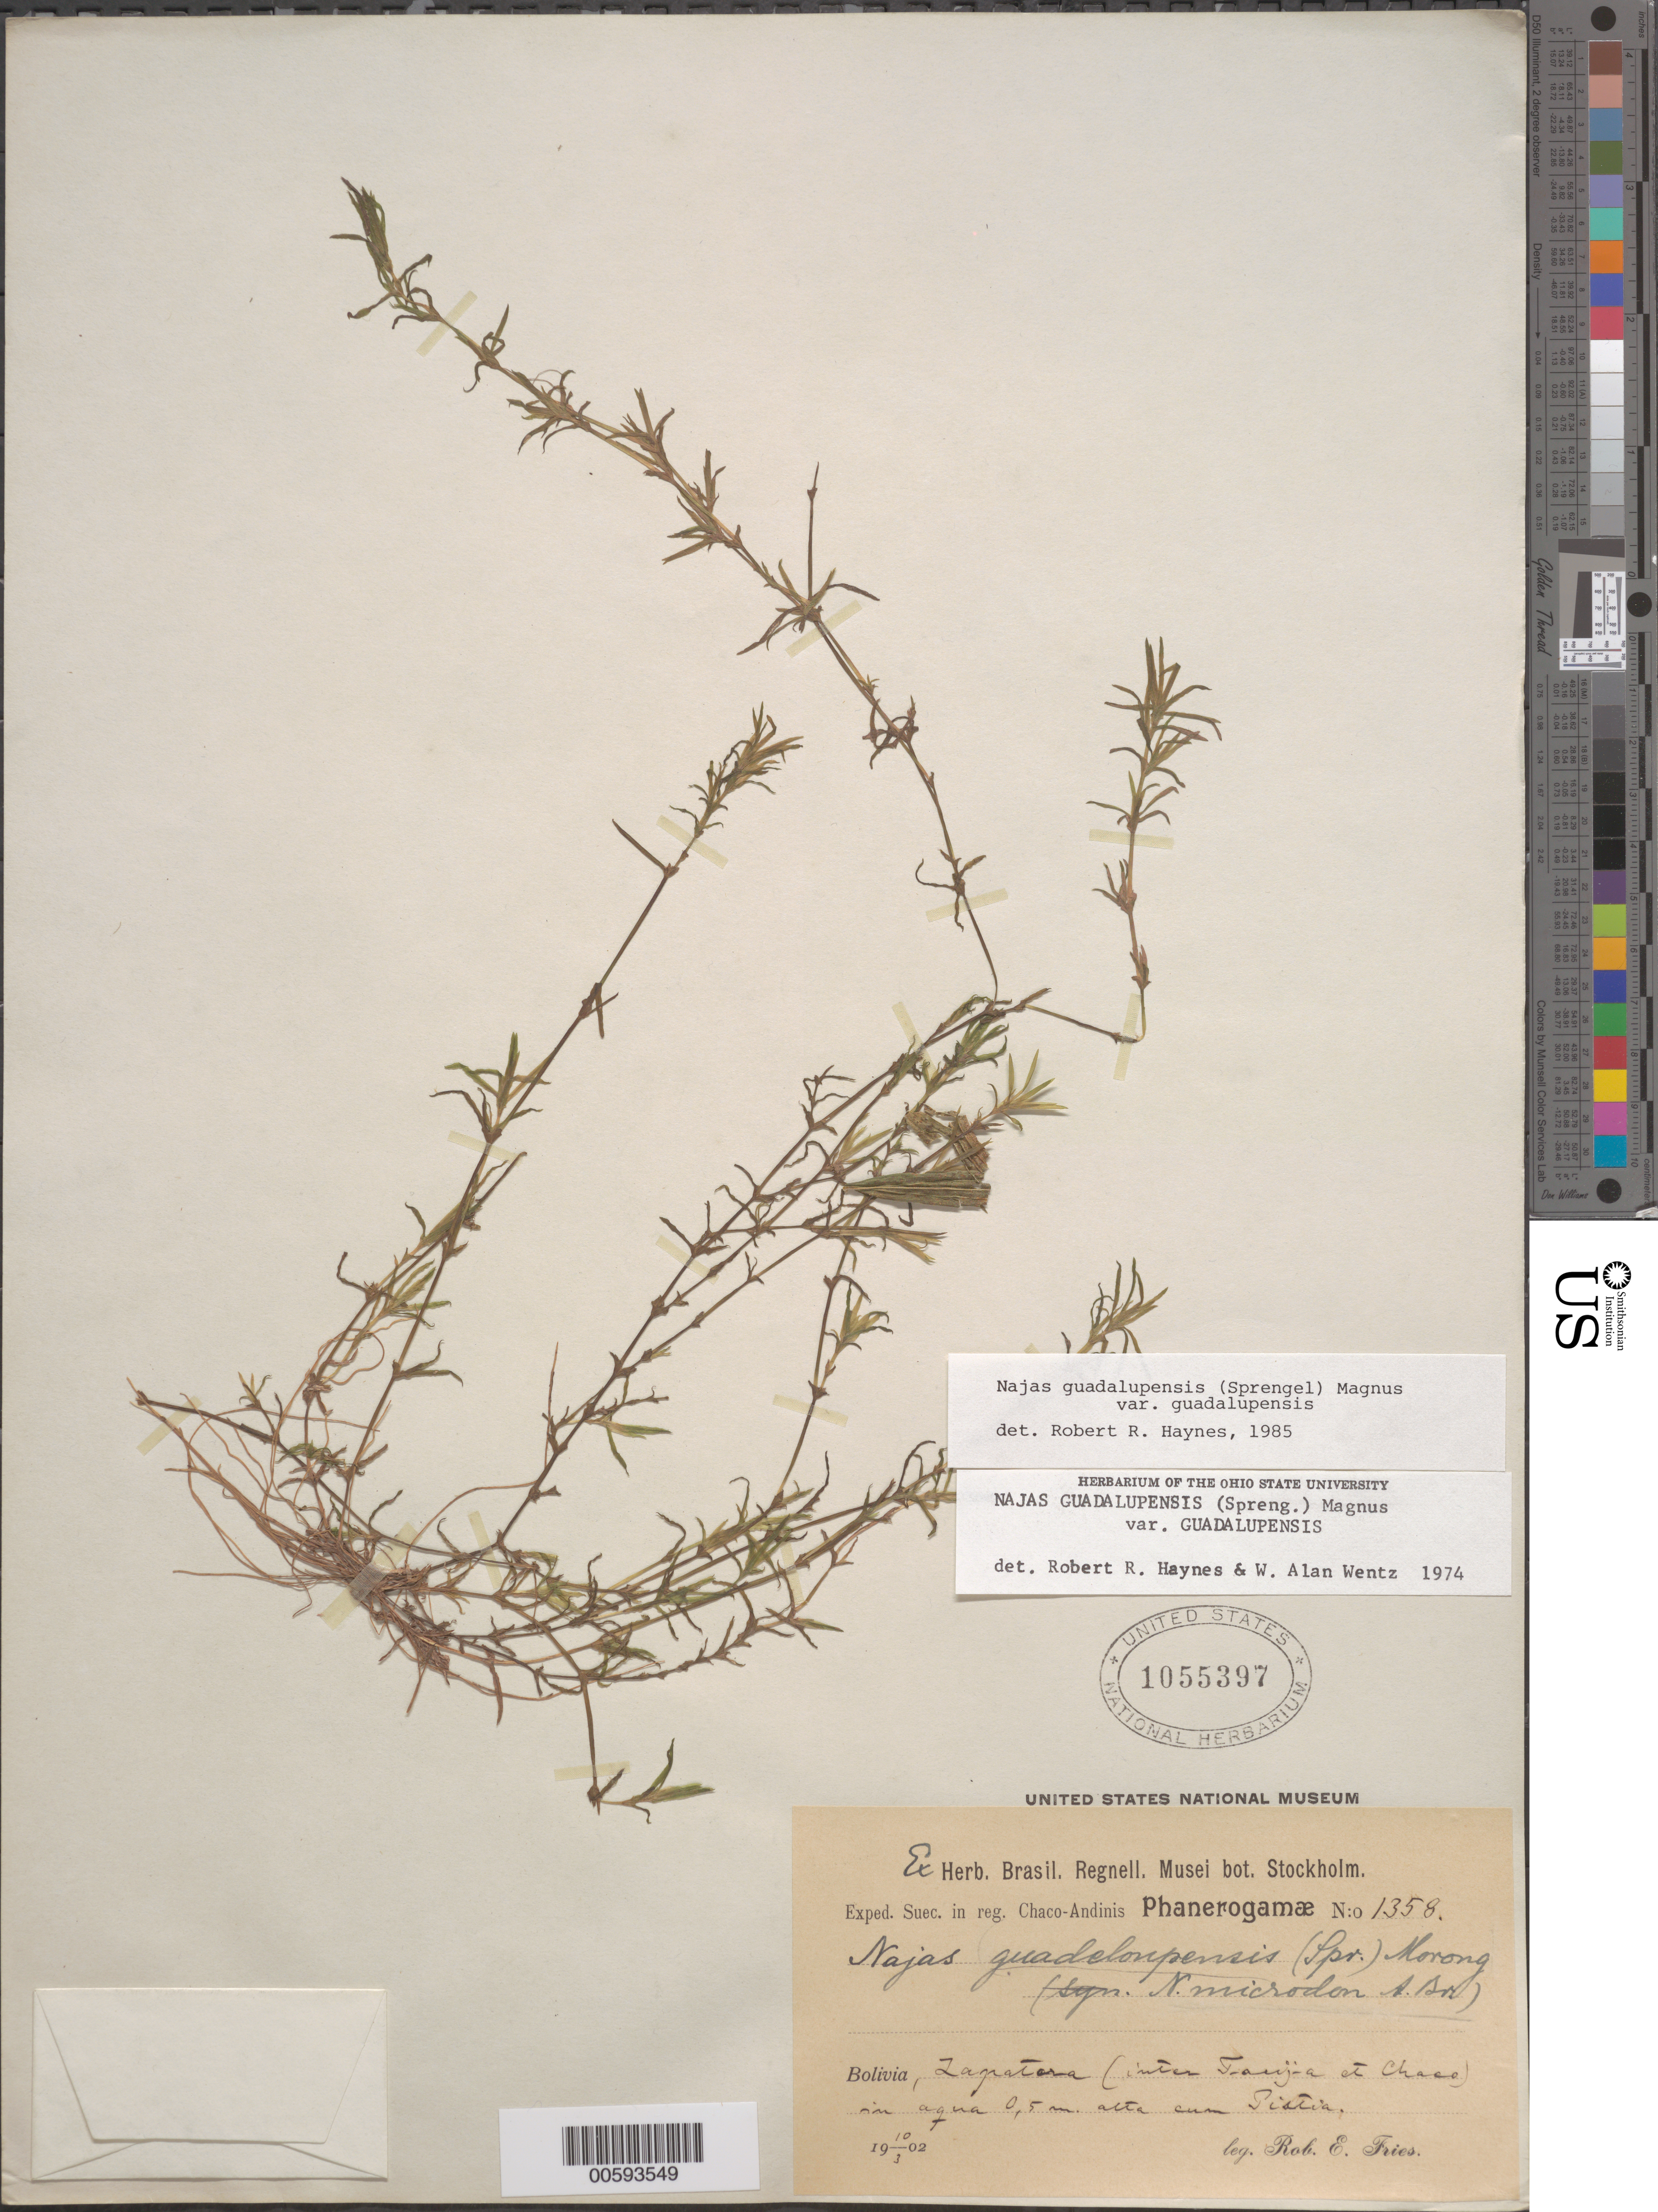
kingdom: Plantae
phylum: Tracheophyta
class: Liliopsida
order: Alismatales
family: Hydrocharitaceae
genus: Najas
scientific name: Najas guadalupensis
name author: (Spreng.) Magnus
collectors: R. E. Fries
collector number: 1358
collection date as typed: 10 Mar 1902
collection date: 1902-03-10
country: Bolivia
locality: Zagratara, between Taujia and Chaco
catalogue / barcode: US 1055397